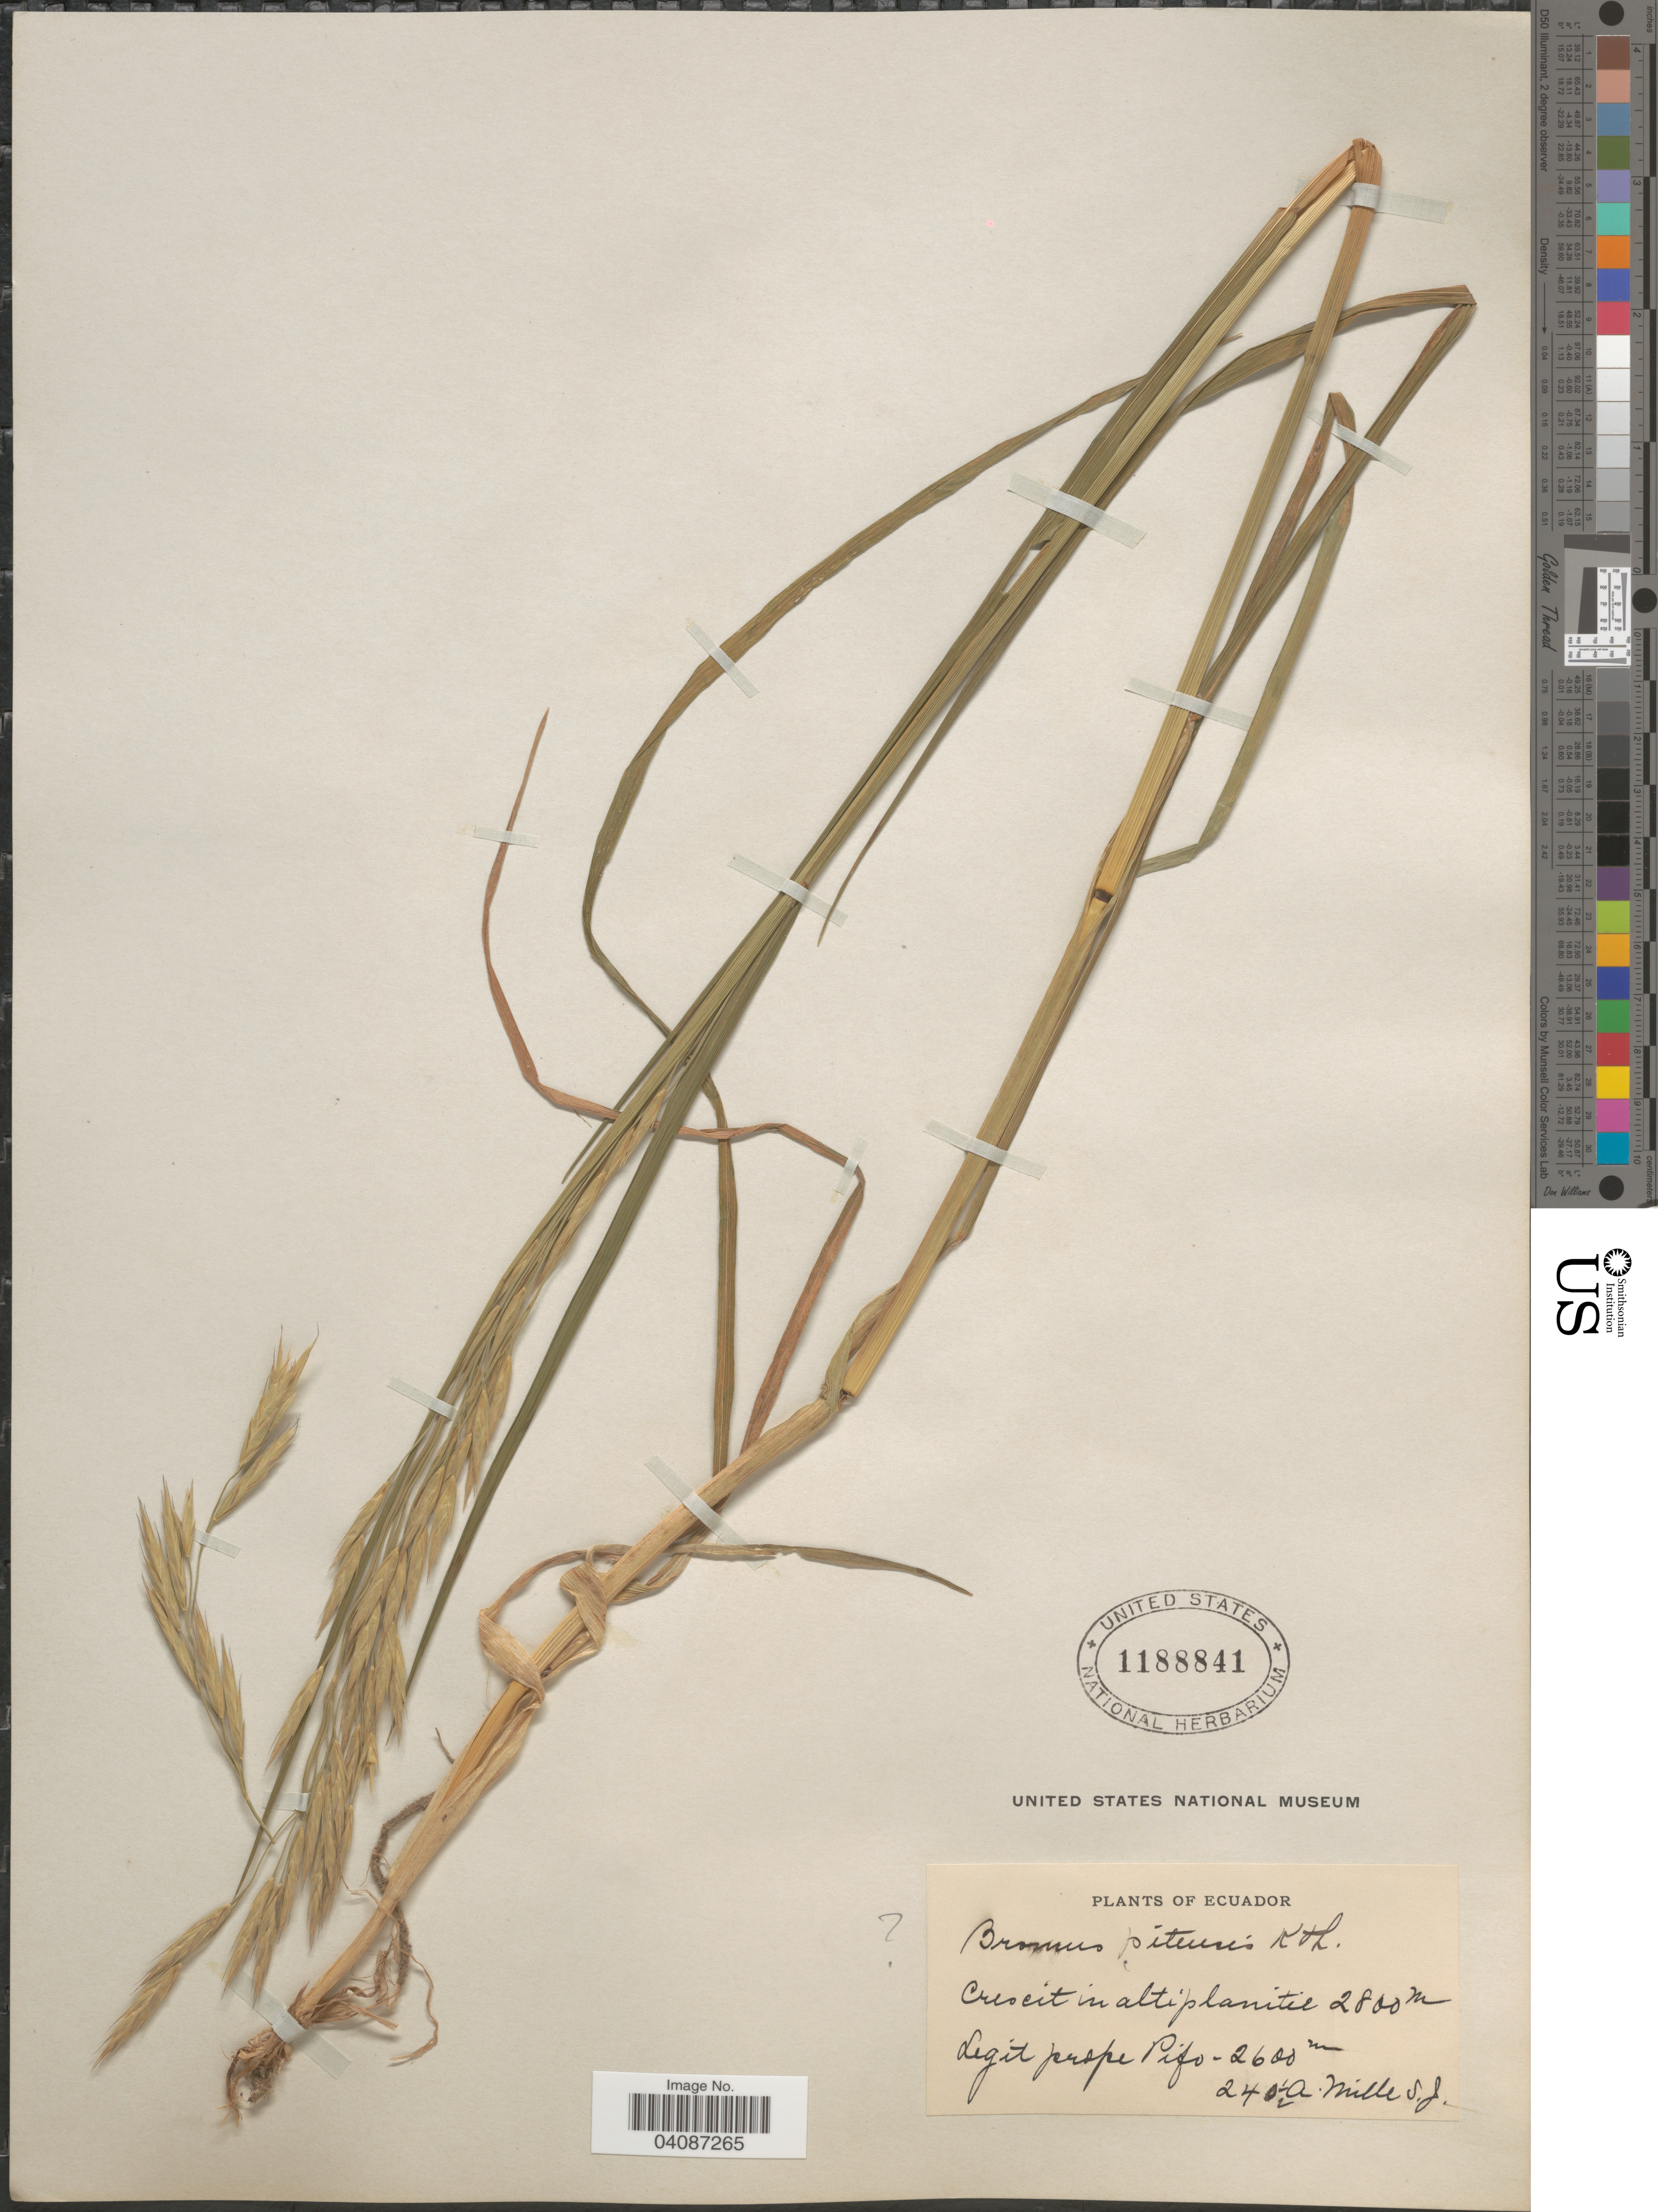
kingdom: Plantae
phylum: Tracheophyta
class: Liliopsida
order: Poales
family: Poaceae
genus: Bromus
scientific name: Bromus pitensis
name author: Kunth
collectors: A. Mille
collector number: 240½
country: Ecuador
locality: Prope Pifo.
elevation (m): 2600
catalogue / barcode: US 1188841